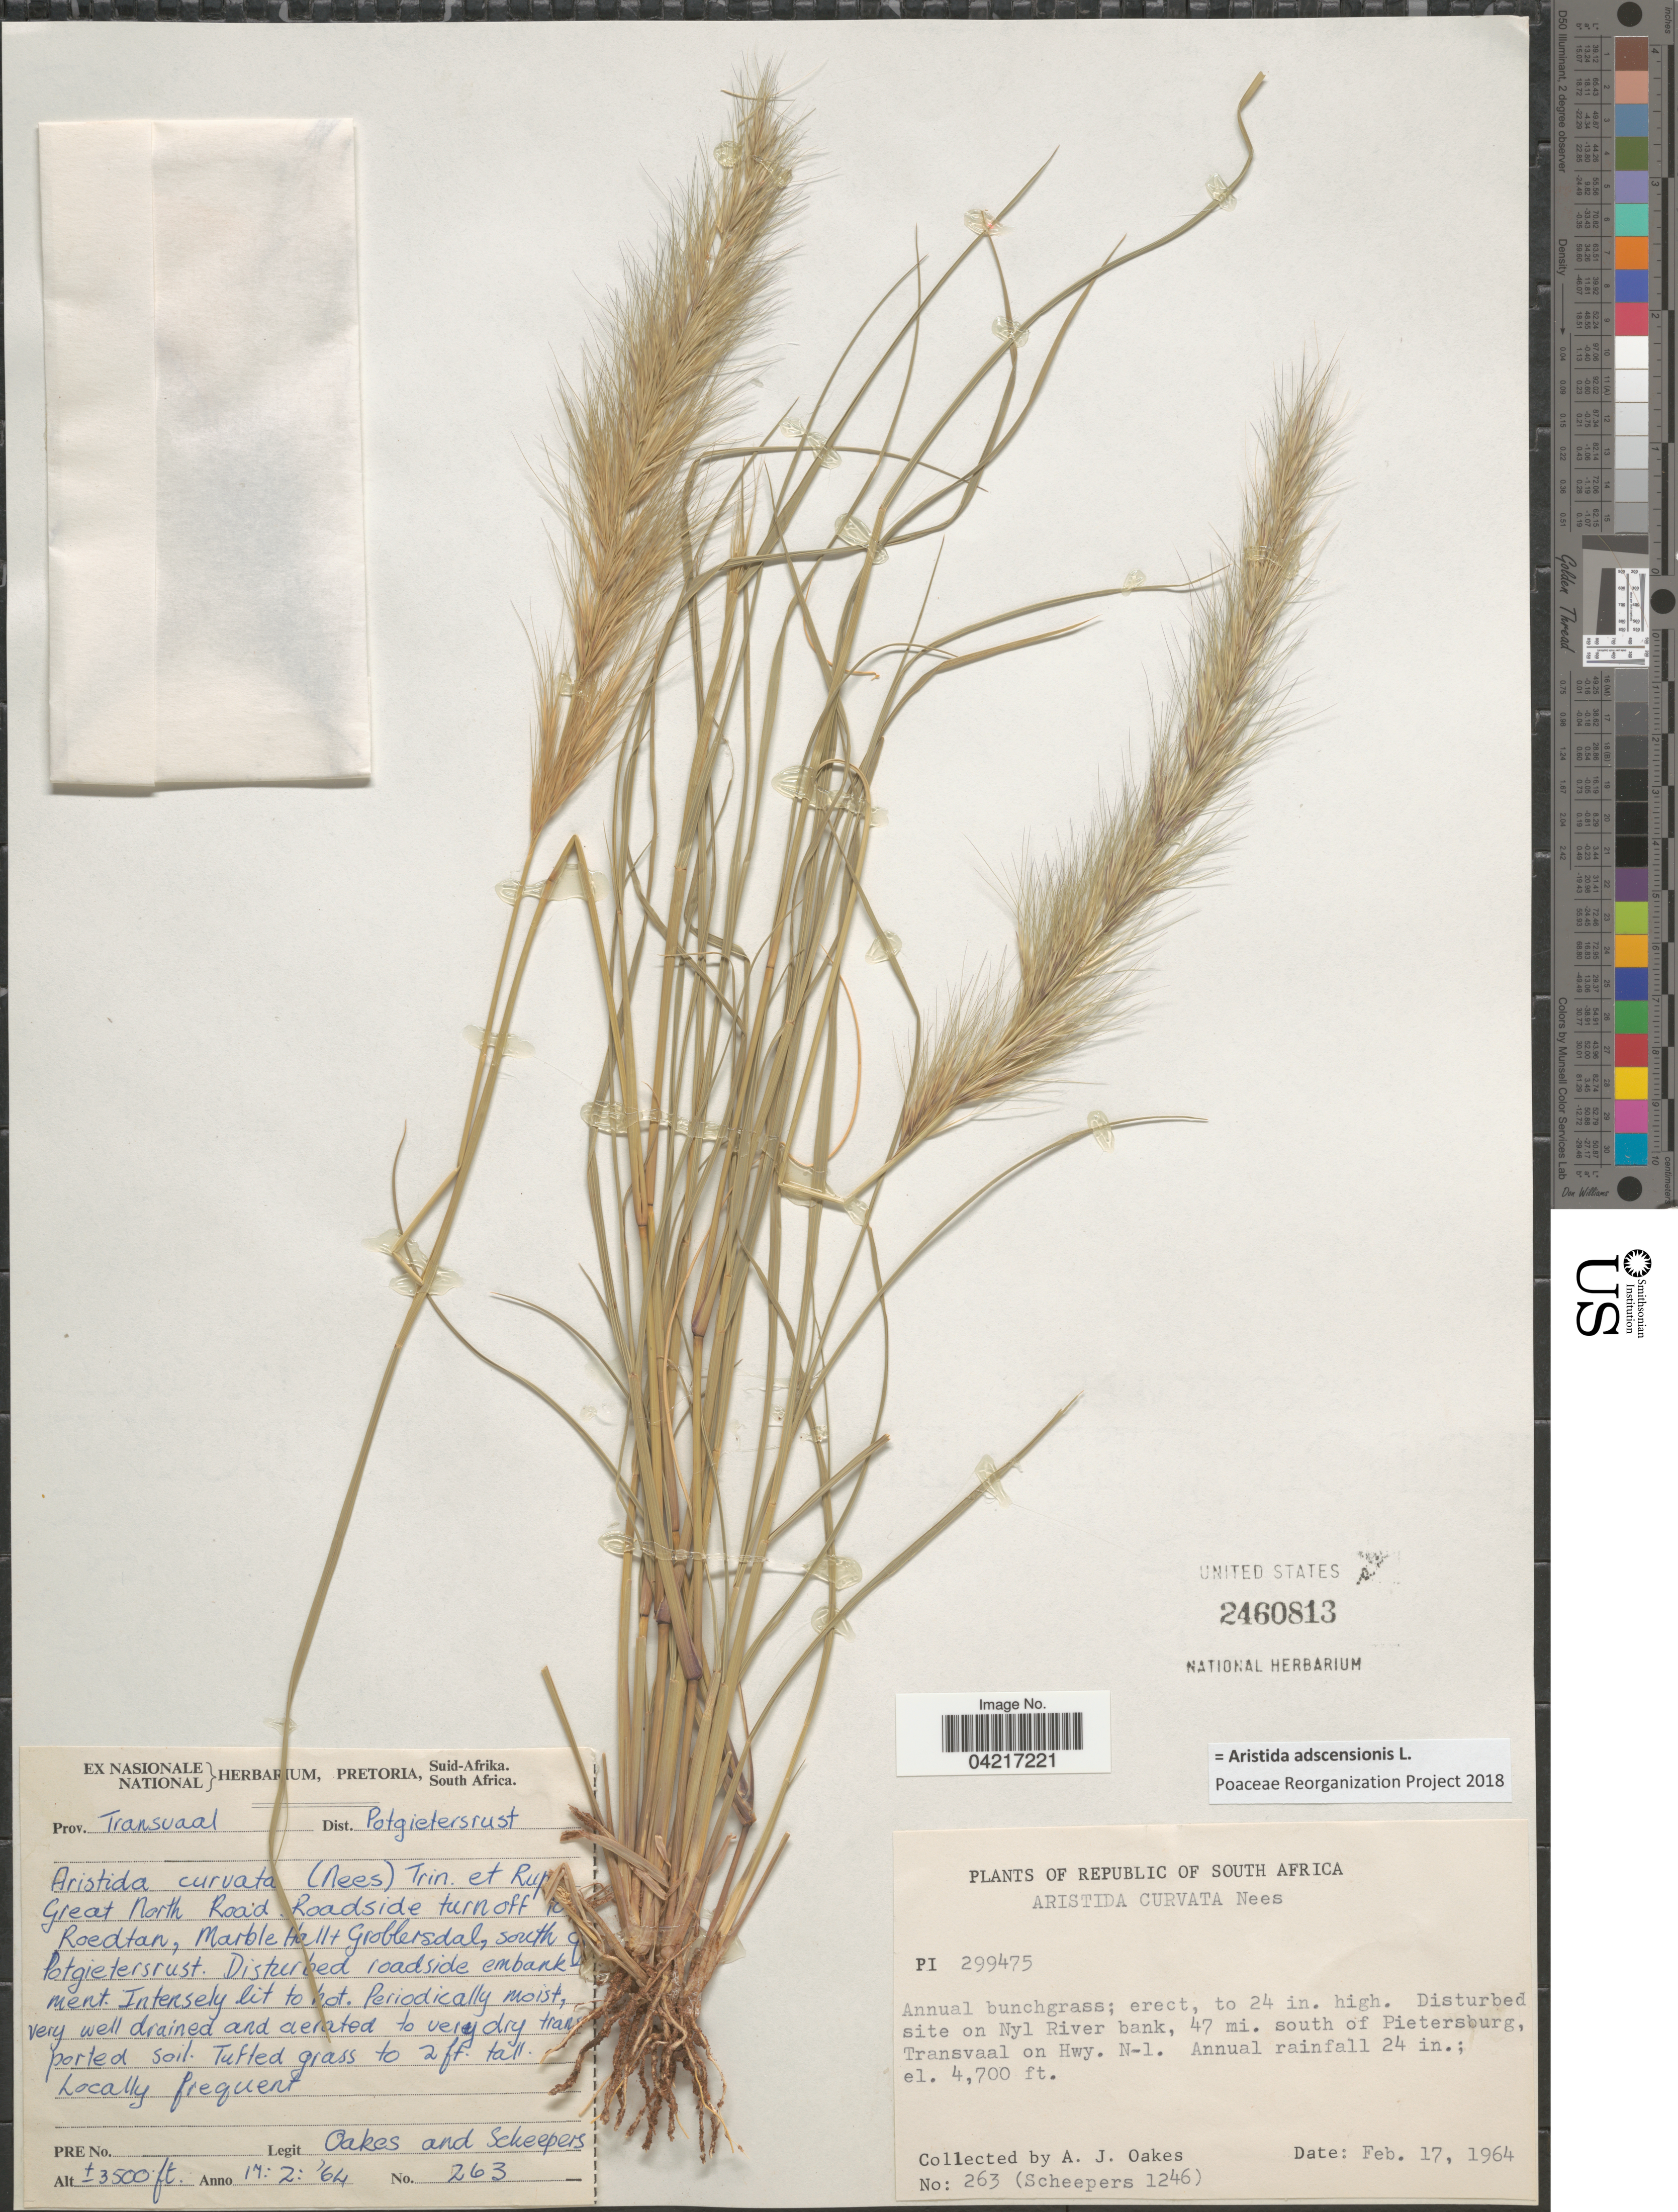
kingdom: Plantae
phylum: Tracheophyta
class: Liliopsida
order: Poales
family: Poaceae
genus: Aristida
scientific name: Aristida adscensionis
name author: L.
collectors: A. Oakes & J. Scheepers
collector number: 263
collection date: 1964-02-17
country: South Africa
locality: Prov. Transvaal Dist. Potgietersrust. Great North Road. Roadside turn off to Roedtan, Marble Halt Groblersdal, south of Potgietersrust. Disturbed roadside embankment. Republic of South Africa.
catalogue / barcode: US 2460813